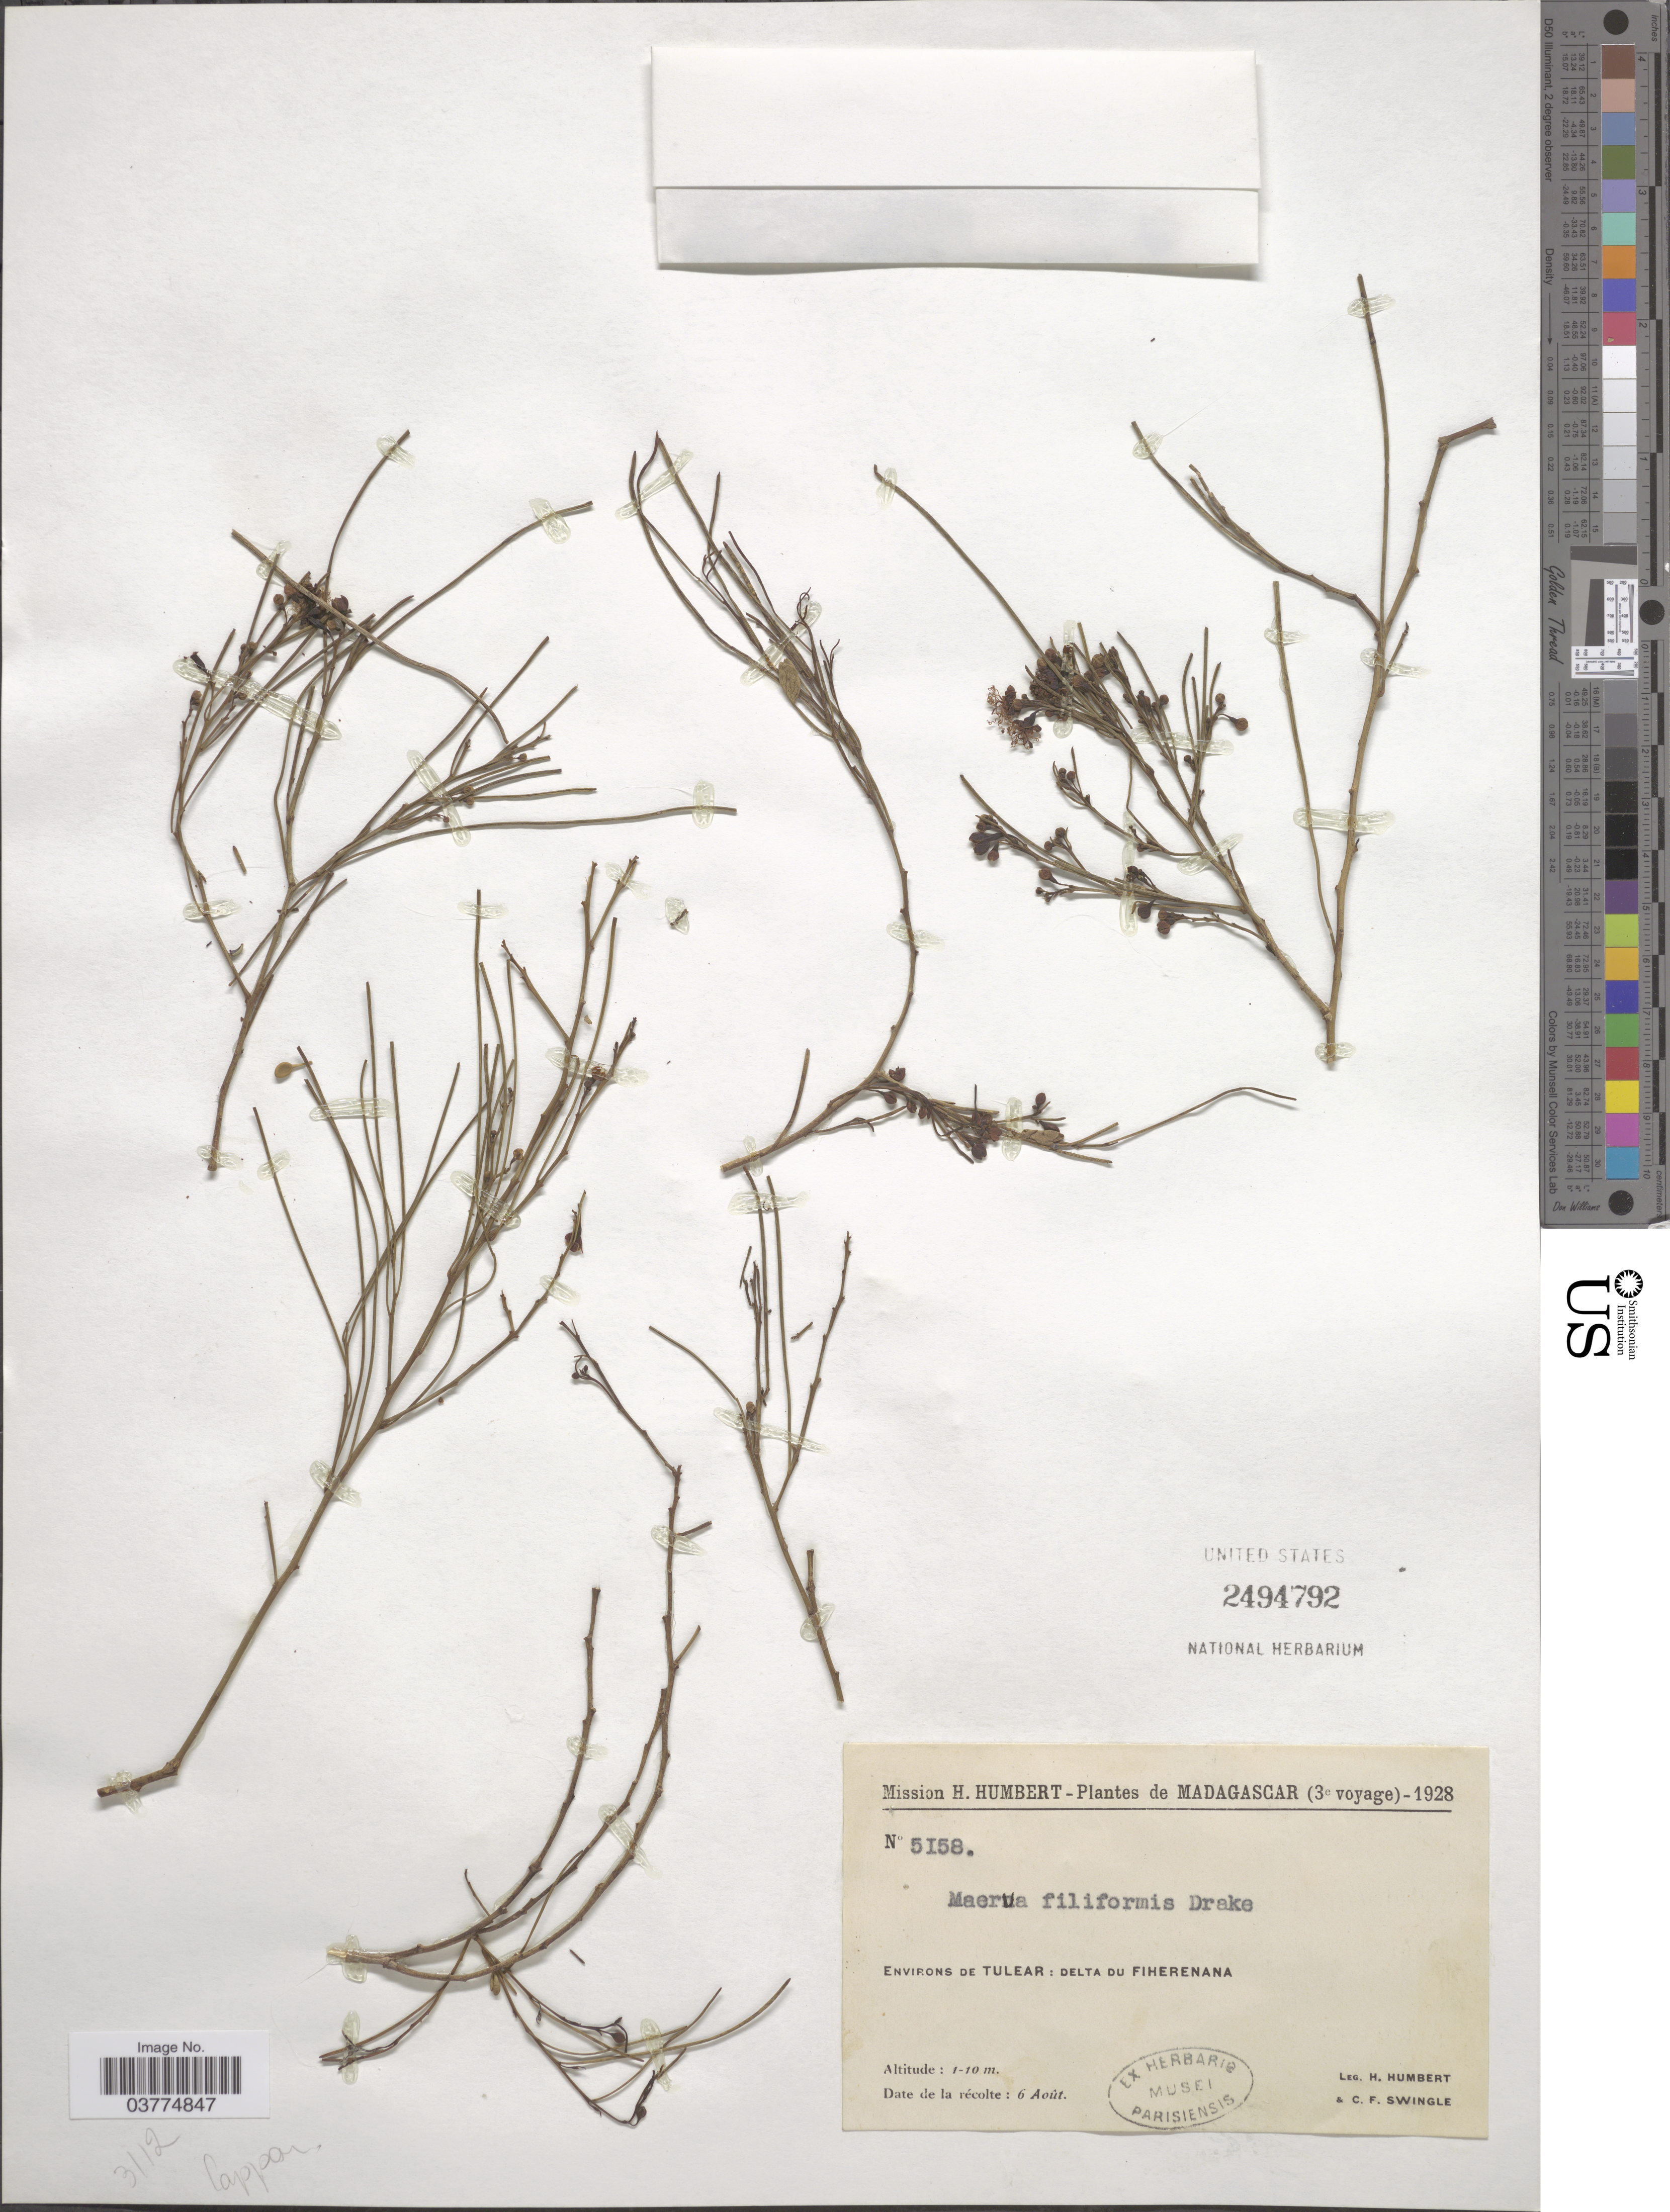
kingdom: Plantae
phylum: Tracheophyta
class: Magnoliopsida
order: Brassicales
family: Capparaceae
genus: Maerua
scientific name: Maerua filiformis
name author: Drake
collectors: H. Humbert & C. Swingle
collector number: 5158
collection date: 1928-08-06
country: Madagascar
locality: Environs de Tulear: Delta du Fiherenana.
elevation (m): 1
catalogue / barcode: US 2494792